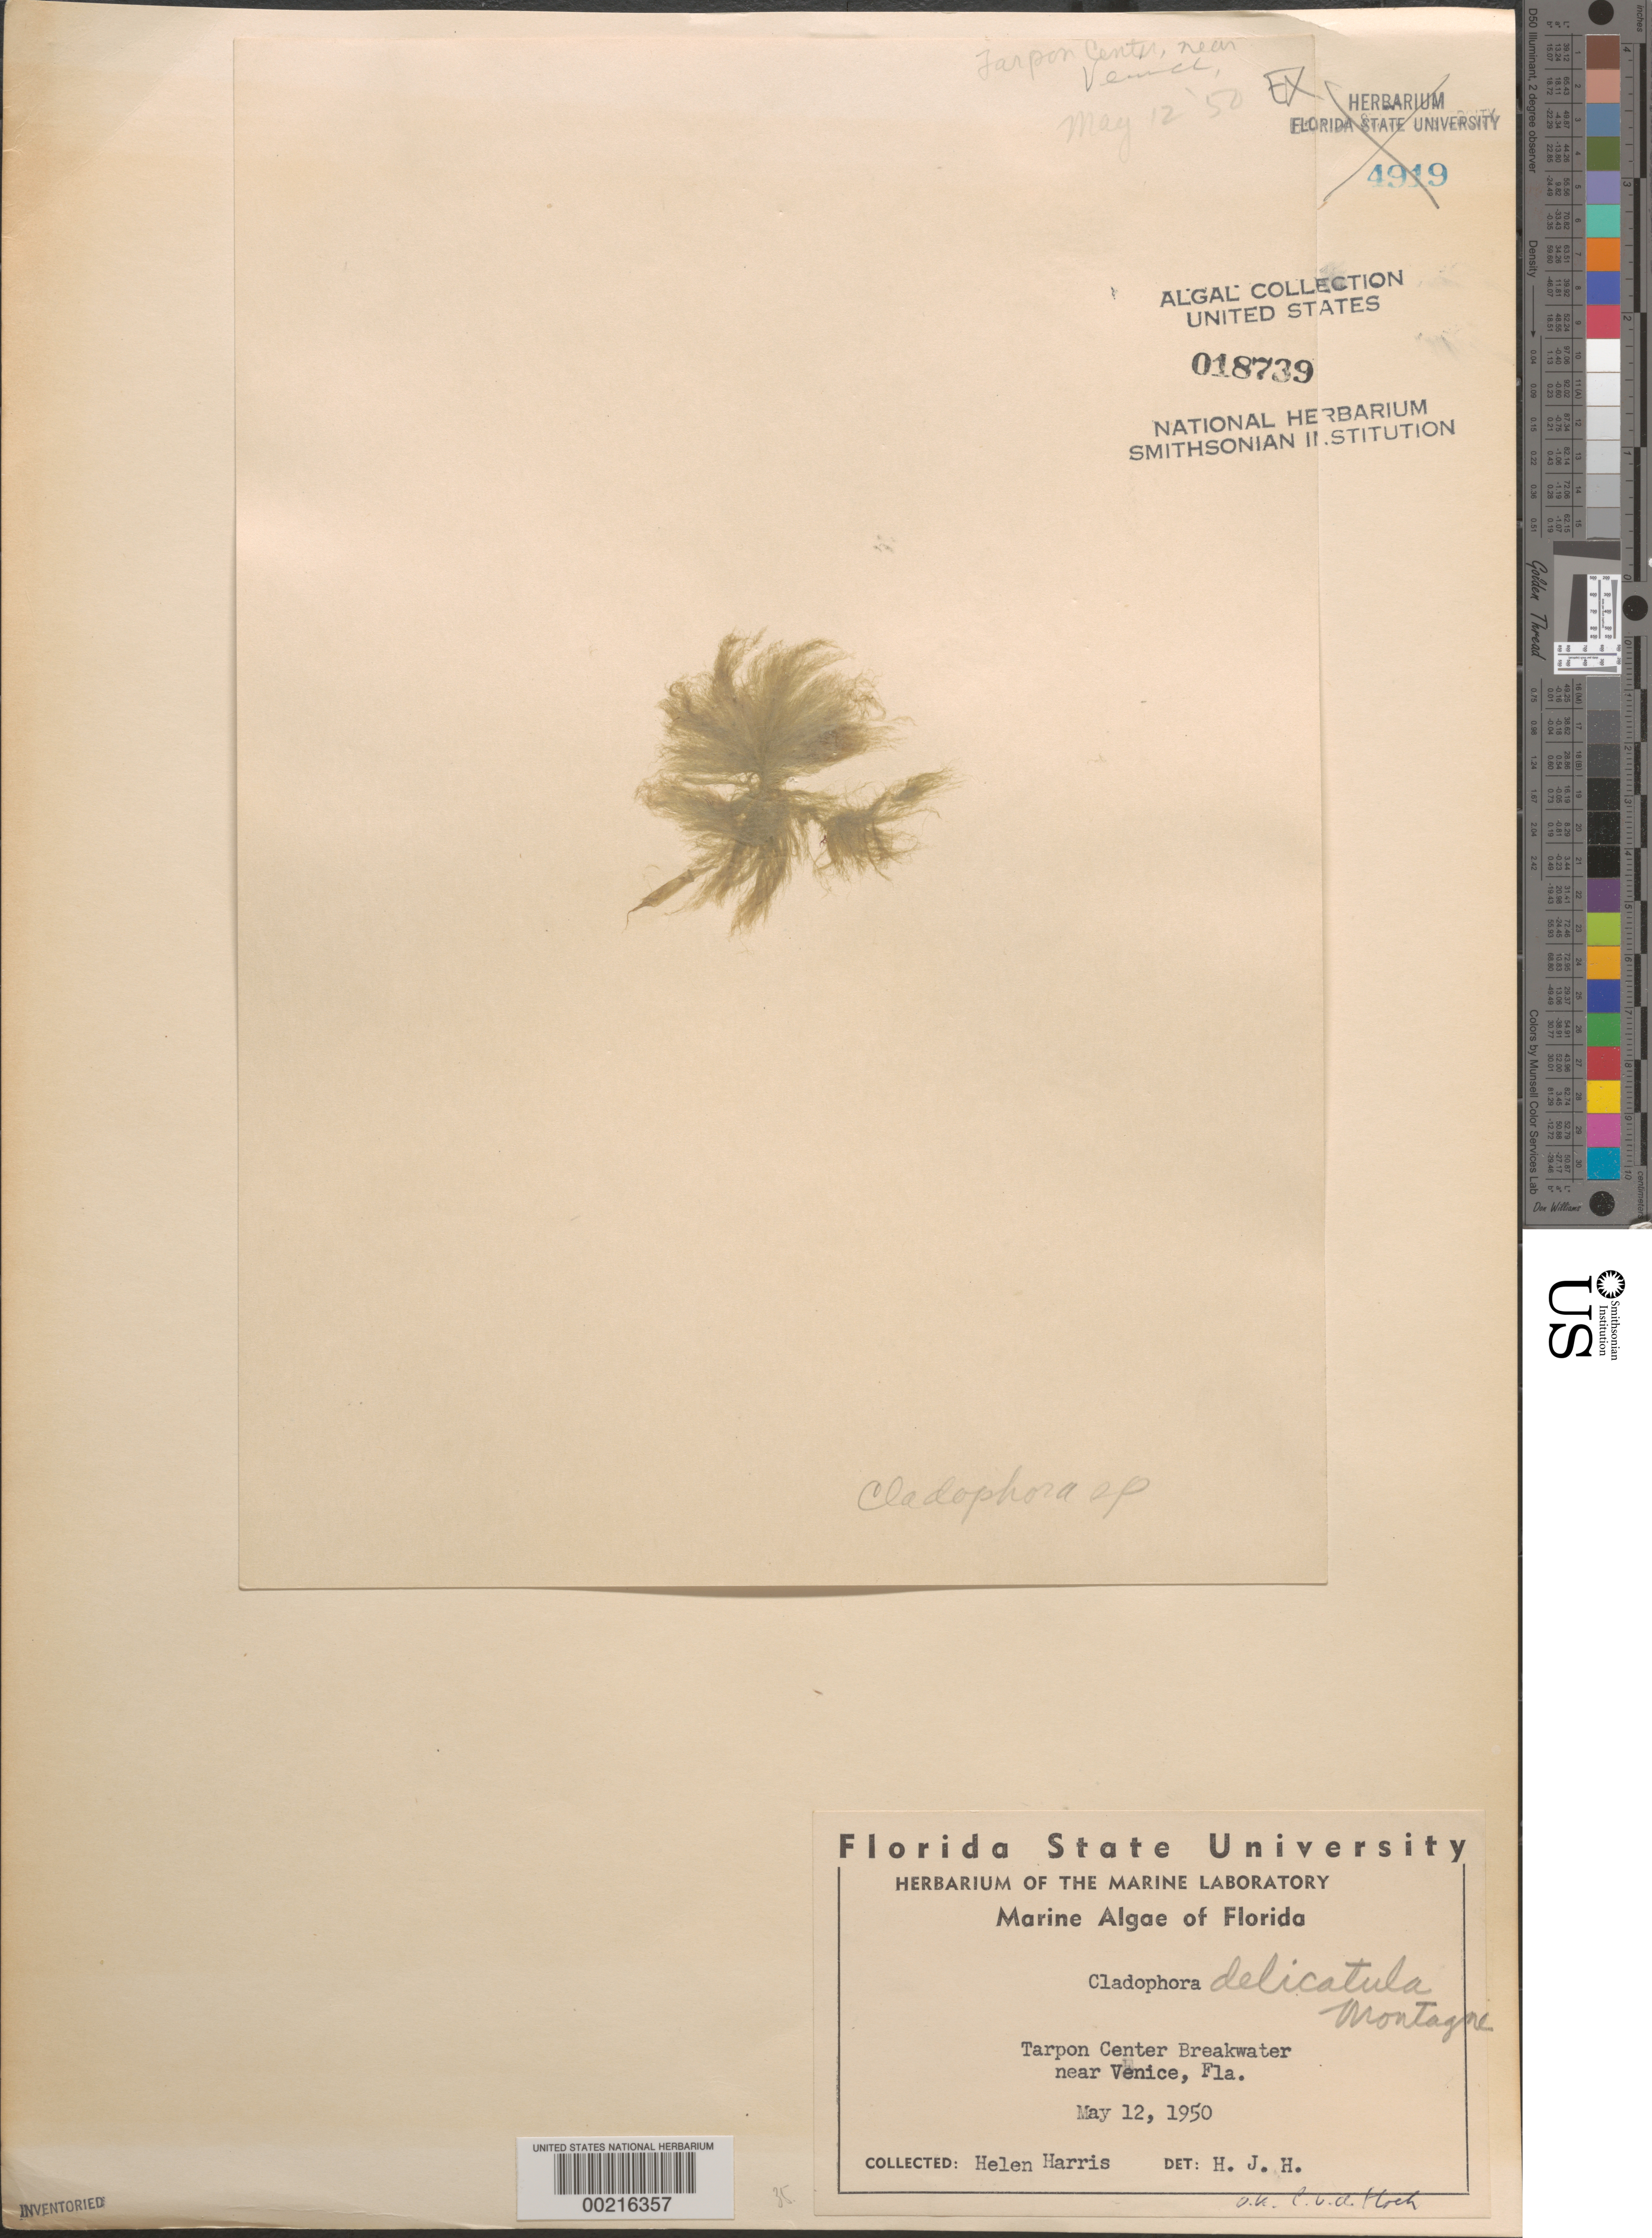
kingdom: Plantae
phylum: Chlorophyta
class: Ulvophyceae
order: Cladophorales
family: Cladophoraceae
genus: Cladophora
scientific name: Cladophora delicatula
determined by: Humm, Harold J.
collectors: H. Harris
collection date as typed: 12 May 1950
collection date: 1950-05-12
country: United States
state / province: Florida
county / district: Sarasota County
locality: Tarpon Center breakwater near Venice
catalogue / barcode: US 18739